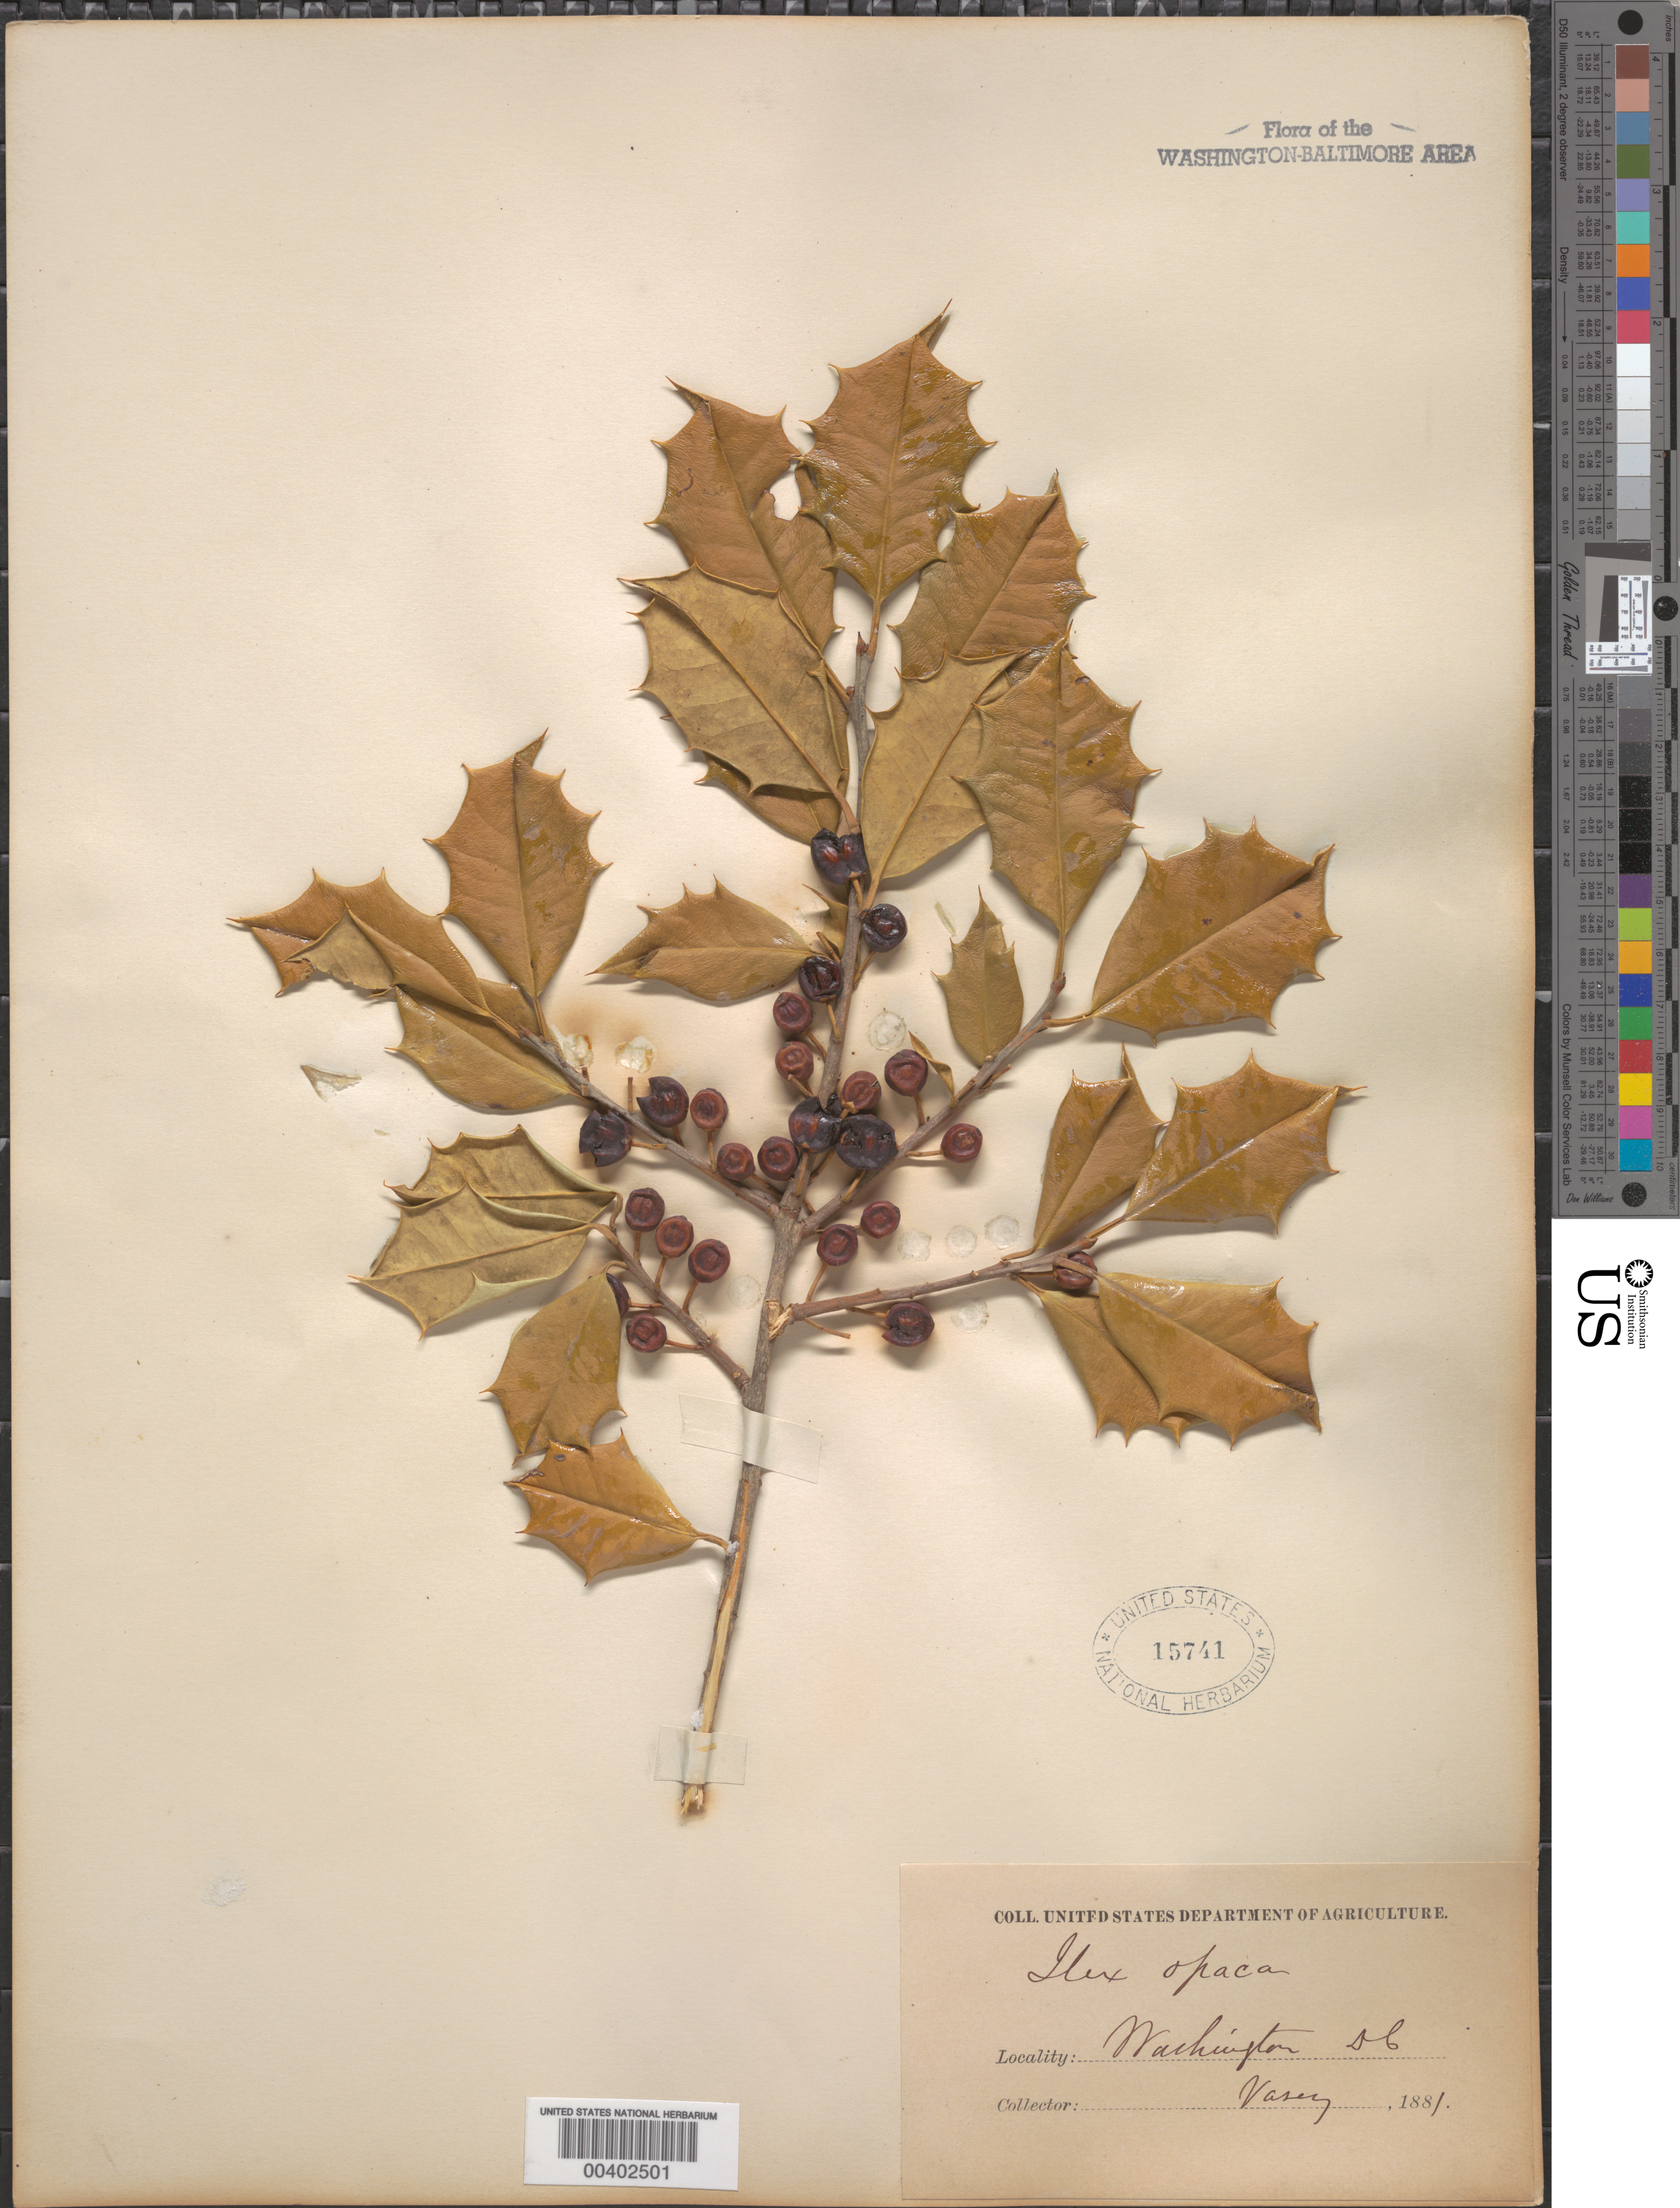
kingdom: Plantae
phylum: Tracheophyta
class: Magnoliopsida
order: Aquifoliales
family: Aquifoliaceae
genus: Ilex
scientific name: Ilex opaca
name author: Aiton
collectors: G. Vasey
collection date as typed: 1881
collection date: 1881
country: United States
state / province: District of Columbia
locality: Washington DC Area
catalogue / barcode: US 15741